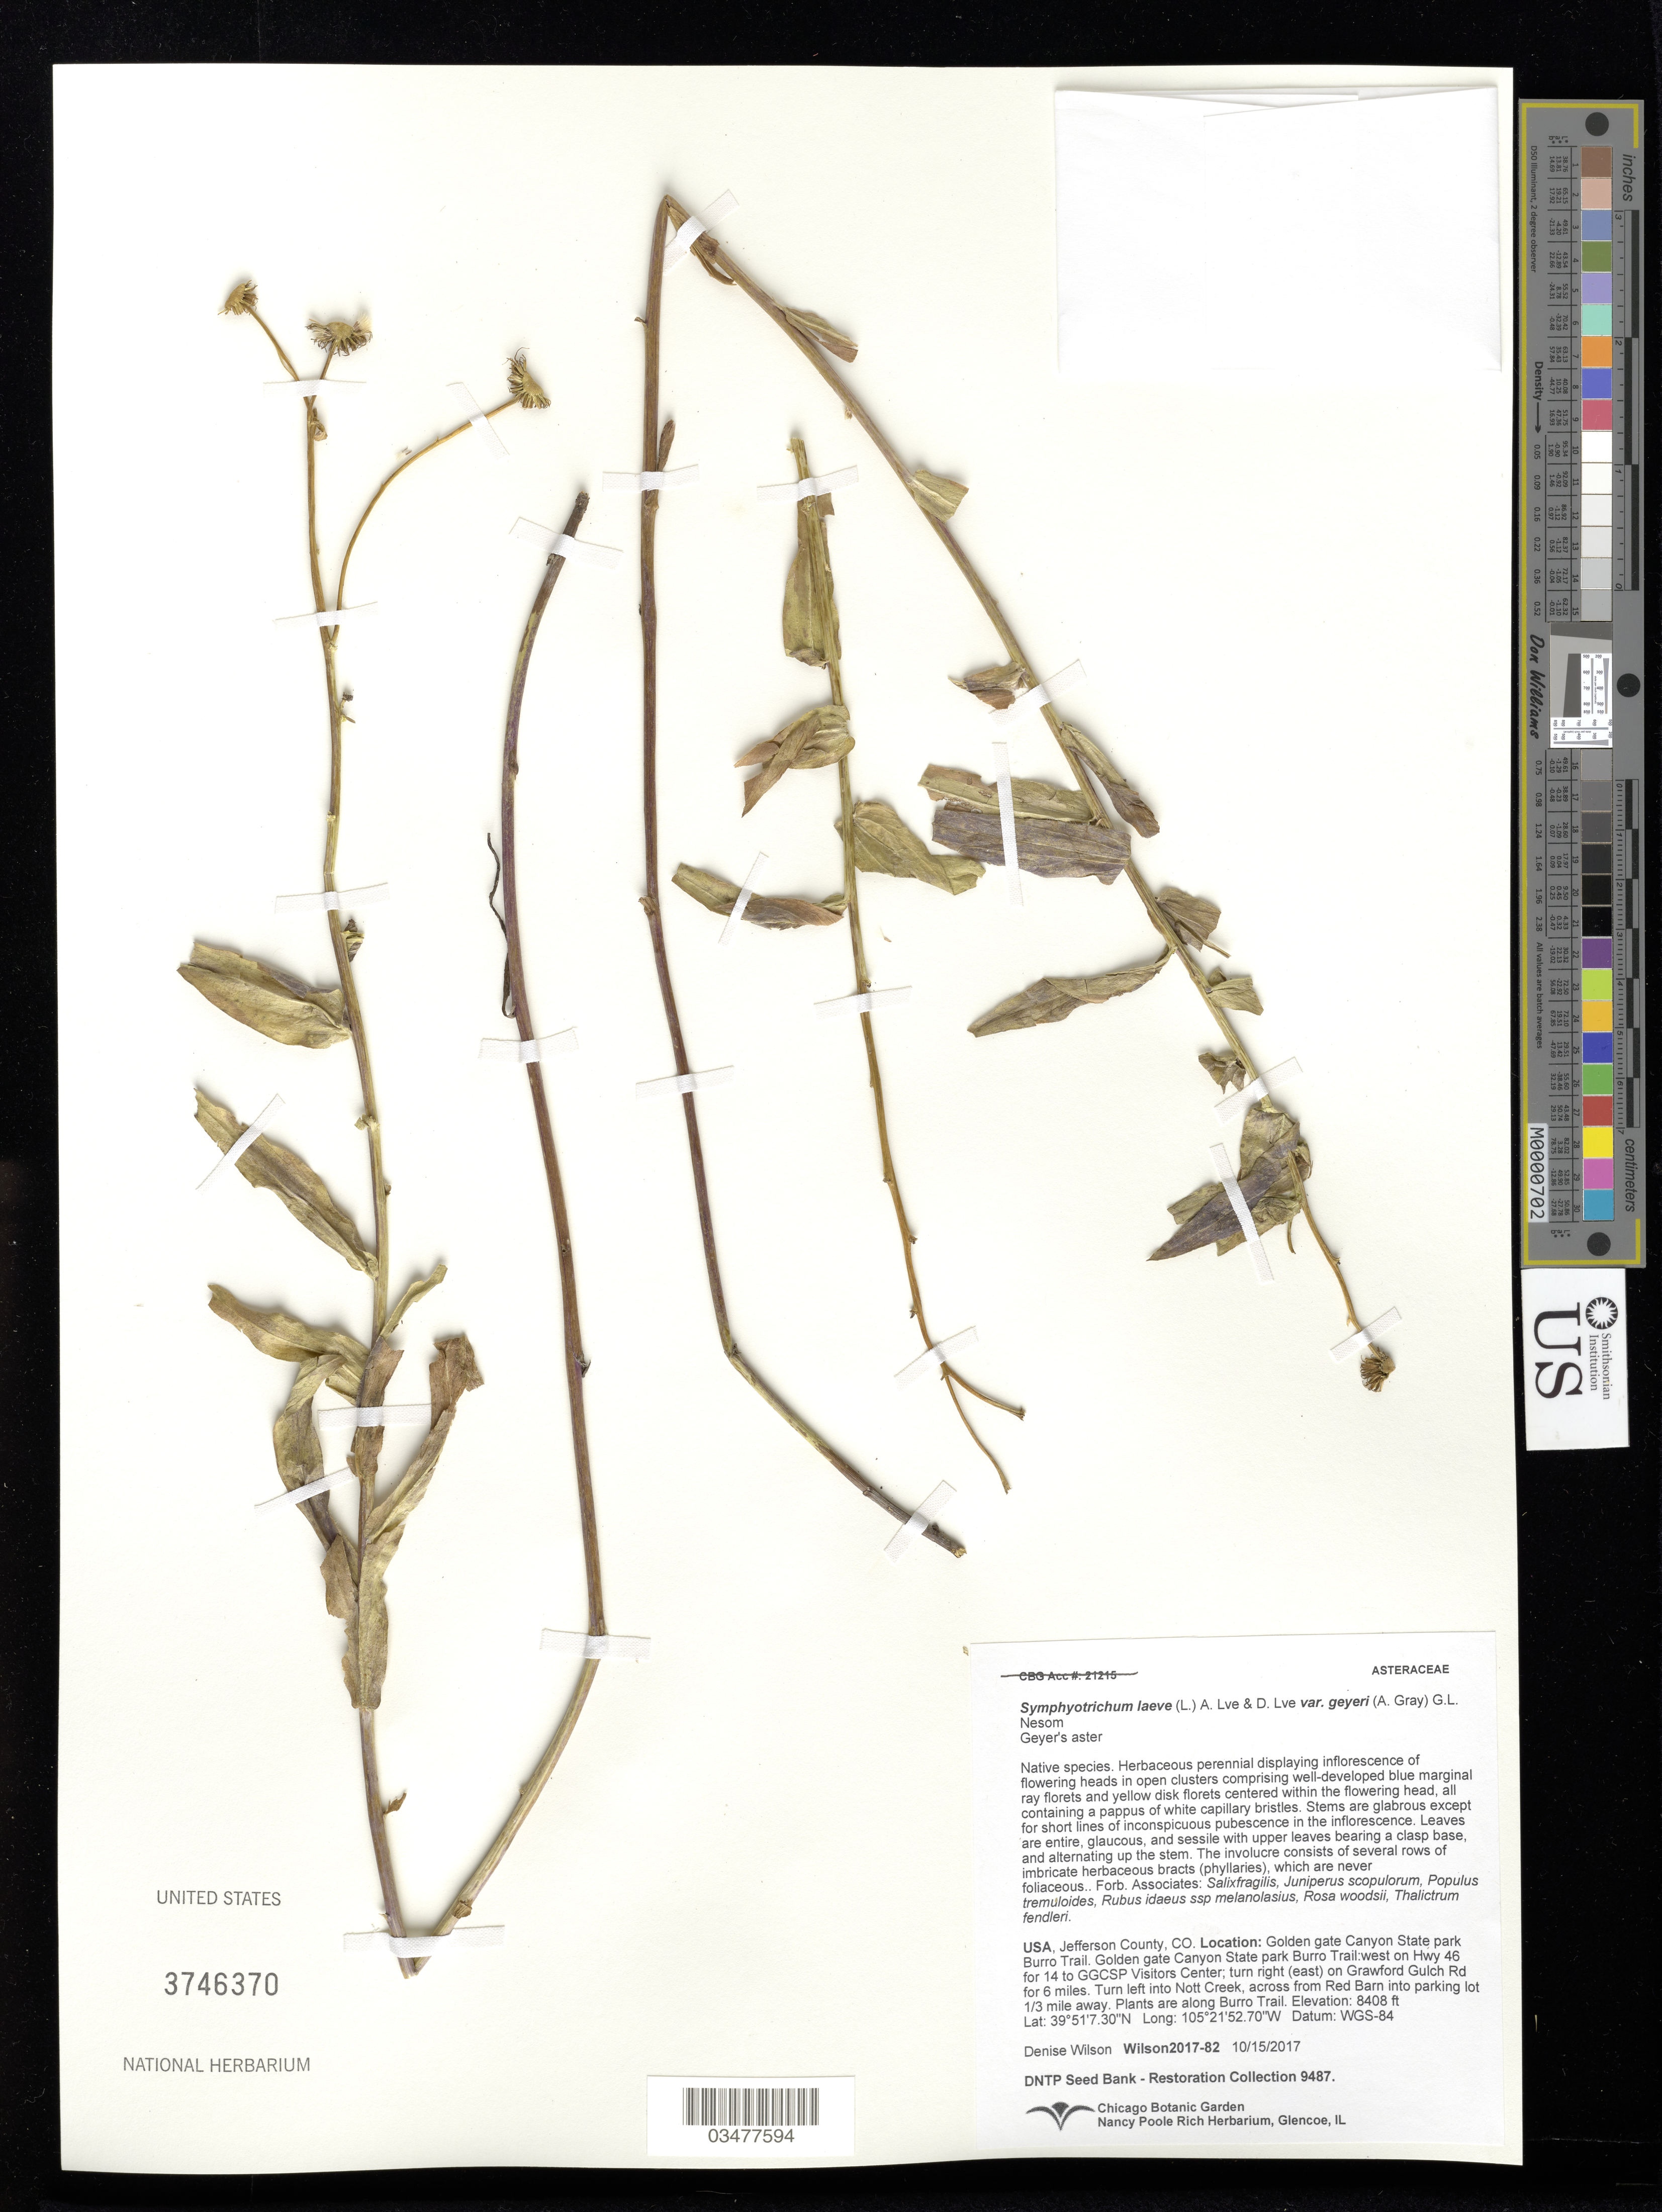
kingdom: Plantae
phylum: Tracheophyta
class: Magnoliopsida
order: Asterales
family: Asteraceae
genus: Symphyotrichum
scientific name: Symphyotrichum laeve var. geyeri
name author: (A. Gray) G.L. Nesom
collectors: D. Wilson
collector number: Wilson2017-82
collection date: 2017-10-15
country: United States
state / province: Colorado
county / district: Jefferson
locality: Golden Gate Canyon State Park, Burro Trail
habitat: With Populus tremuloides, Rosa woodsii, Thalictrum fendleri, ect.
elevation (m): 2563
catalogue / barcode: US 3746370